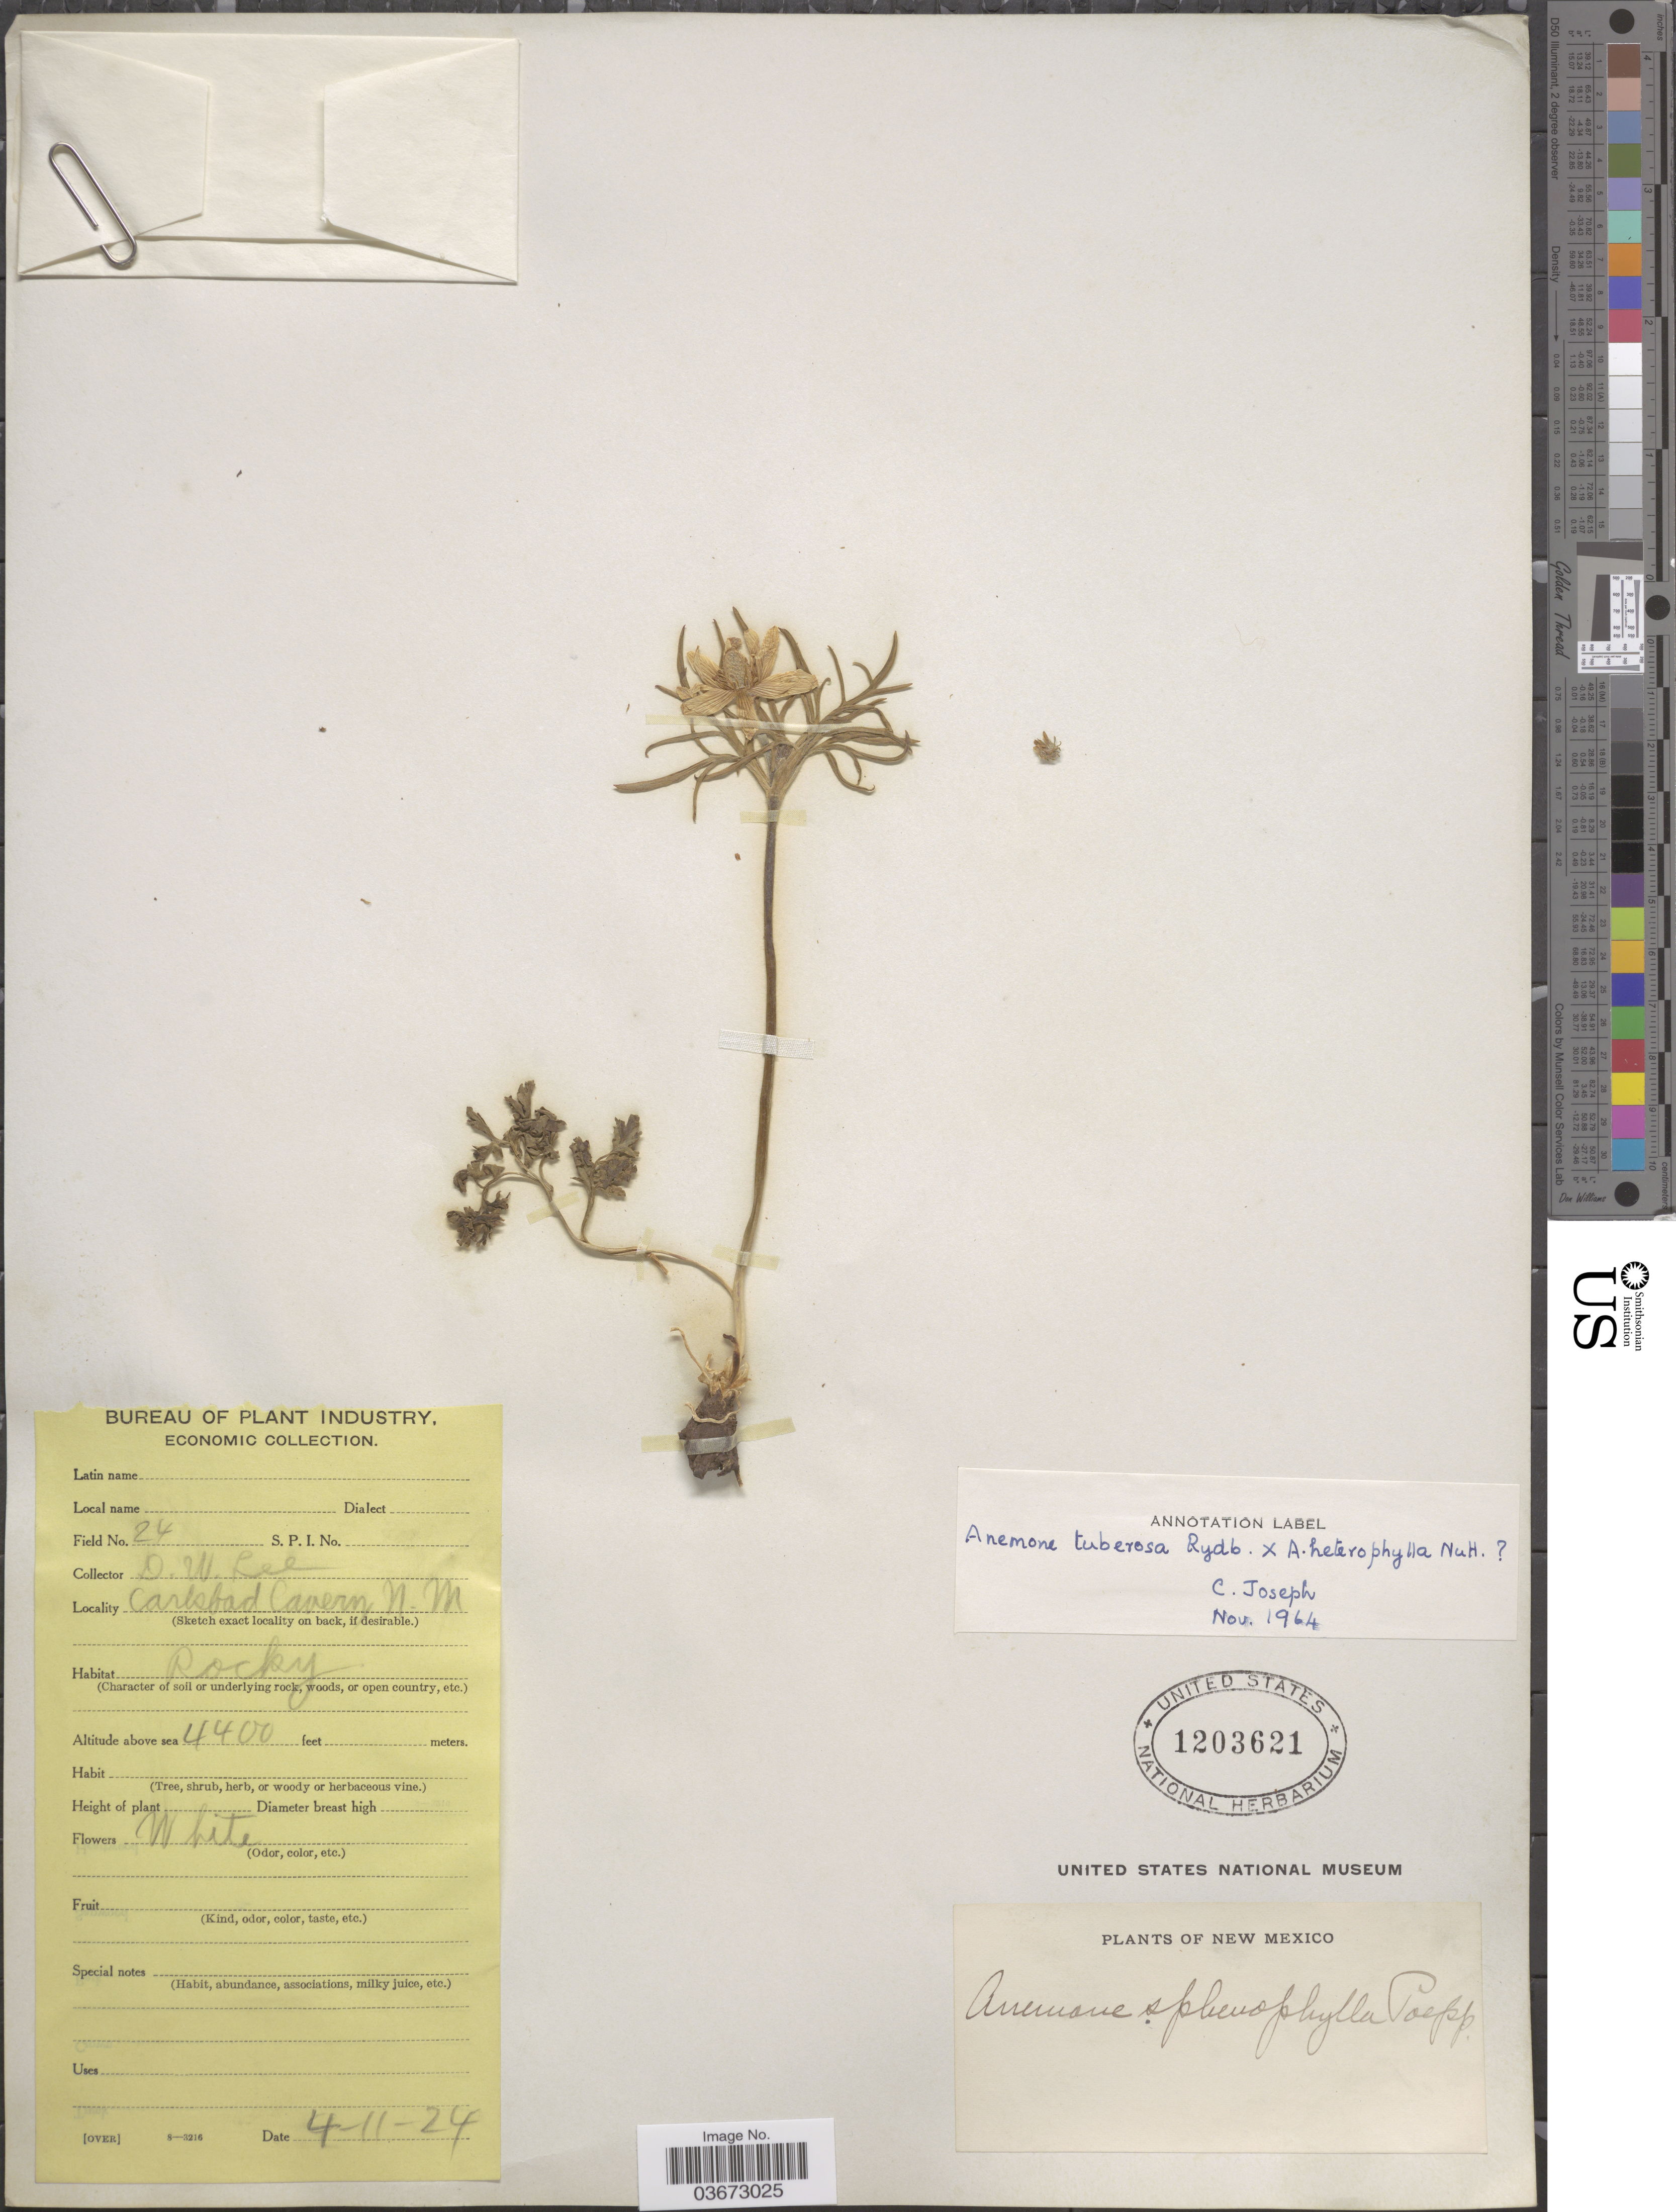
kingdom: Plantae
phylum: Tracheophyta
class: Magnoliopsida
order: Ranunculales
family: Ranunculaceae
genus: Anemone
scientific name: Anemone tuberosa x A. heterophylla Nutt. & Alph. Wood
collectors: D. Lee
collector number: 24?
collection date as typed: Transcribed d/m/y: 11/4/24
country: United States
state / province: New Mexico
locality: Carlsbad Cavern.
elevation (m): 1341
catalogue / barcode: US 1203621